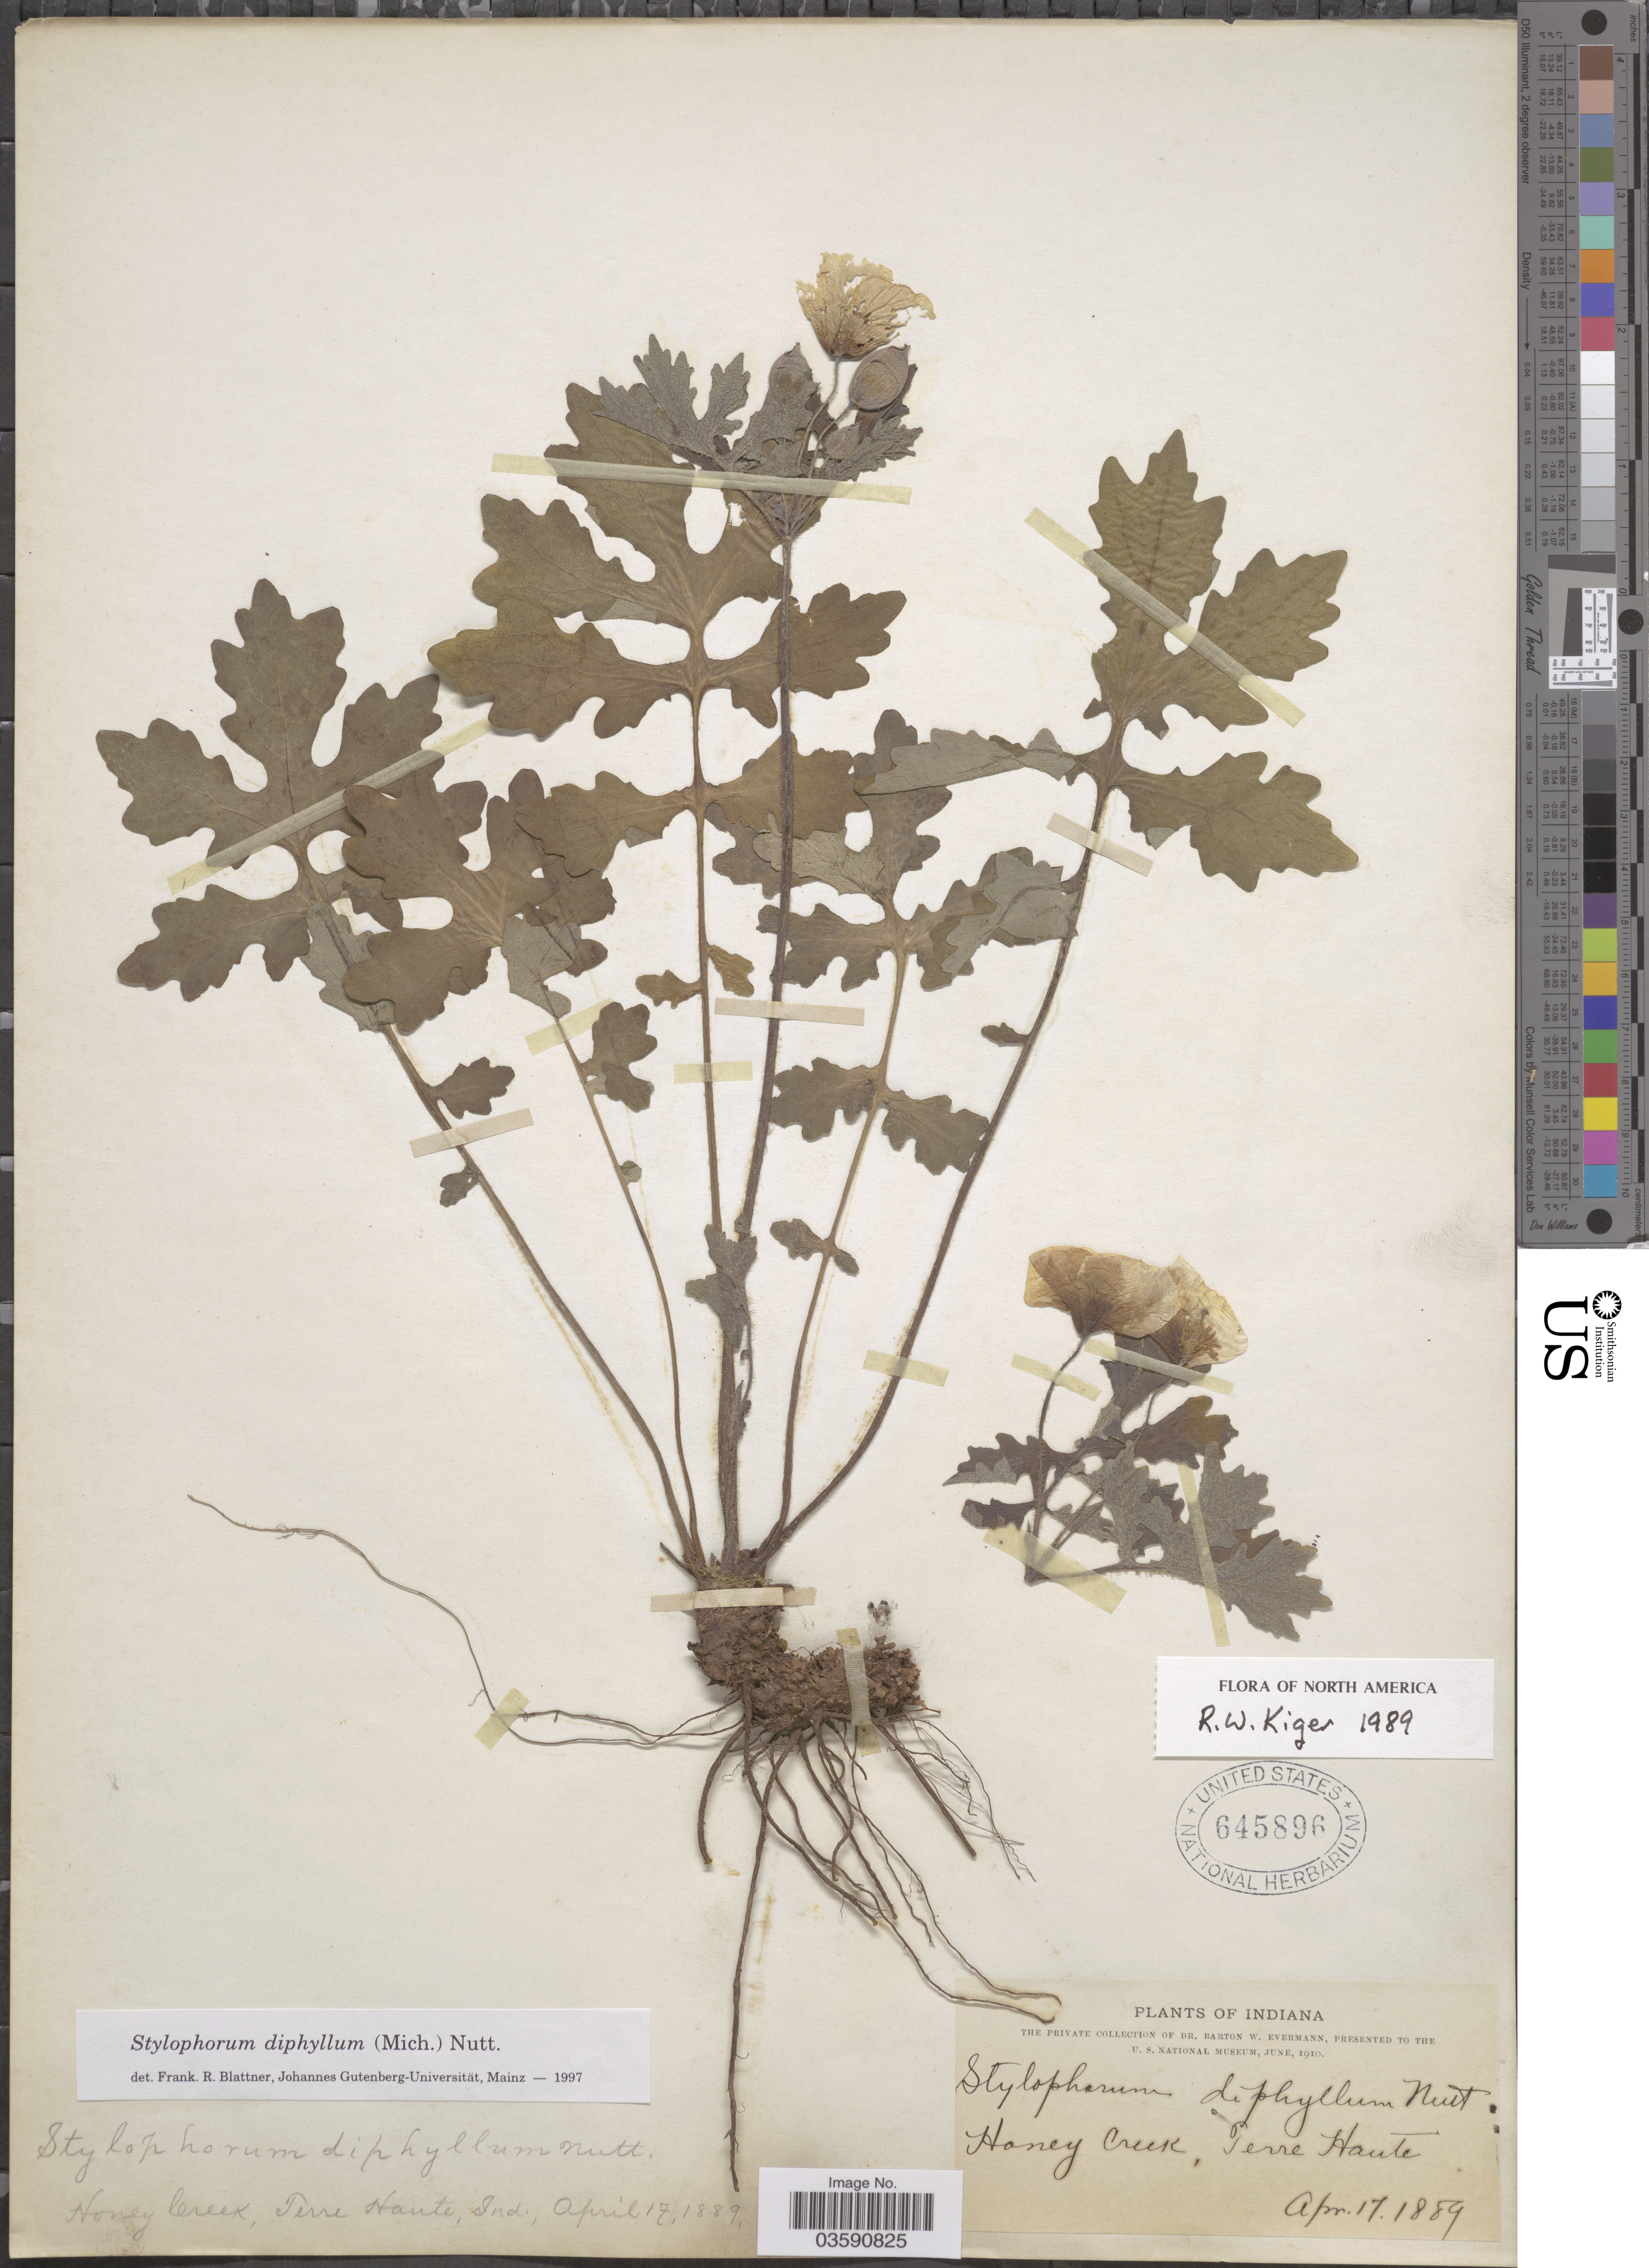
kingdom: Plantae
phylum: Tracheophyta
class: Magnoliopsida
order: Ranunculales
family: Papaveraceae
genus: Stylophorum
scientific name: Stylophorum diphyllum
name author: (Michx.) Nutt.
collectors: B. W. Evermann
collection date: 1889-04-17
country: United States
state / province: Indiana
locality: Honey Creek, Terre Haute.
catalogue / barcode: US 645896